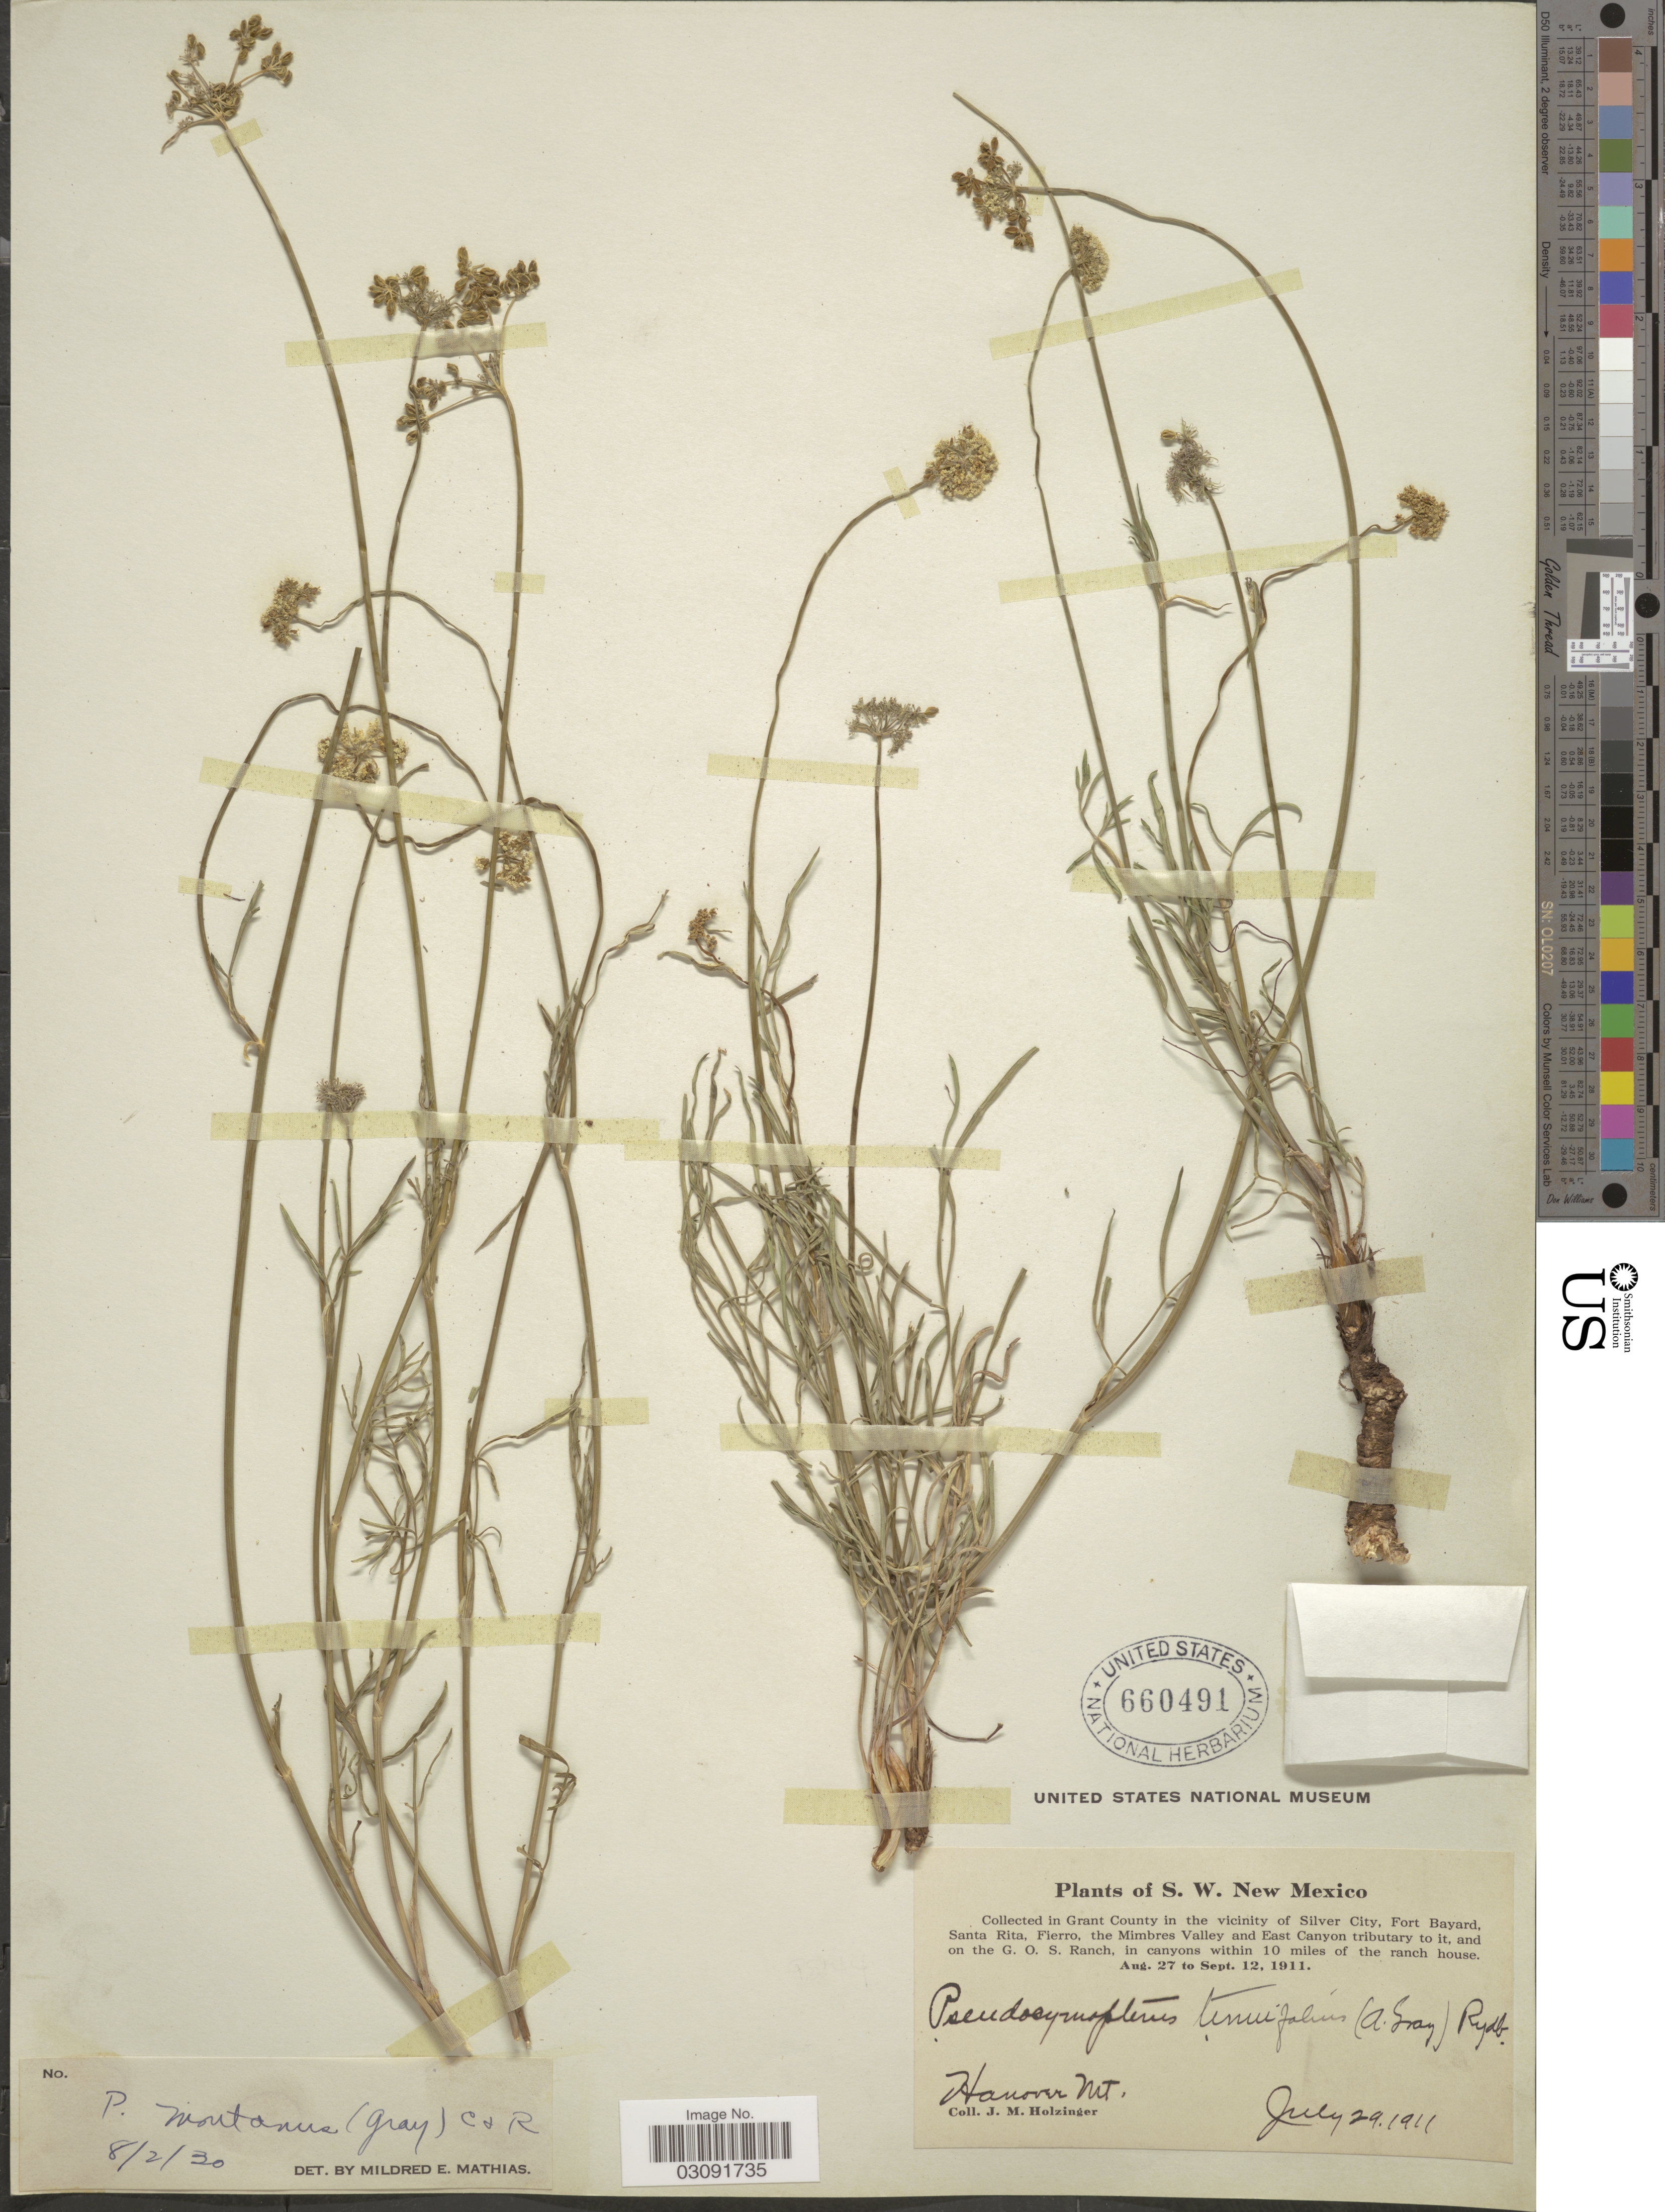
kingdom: Plantae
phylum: Tracheophyta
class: Magnoliopsida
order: Apiales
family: Apiaceae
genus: Pseudocymopterus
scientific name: Pseudocymopterus montanus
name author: (A. Gray) J.M. Coult. & Rose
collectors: J. M. Holzinger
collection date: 1911-07-29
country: United States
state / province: New Mexico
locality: S.W. New Mexico, Grant County in the vicinity of Silver City, Fort Bayard, Santa Rita, Fierro, the Mimbres Valley and East Canyon tributary to it, and on the G. O. S. Ranch, in canyons within 10 miles of the ranch house, Hanover Mt.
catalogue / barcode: US 660491